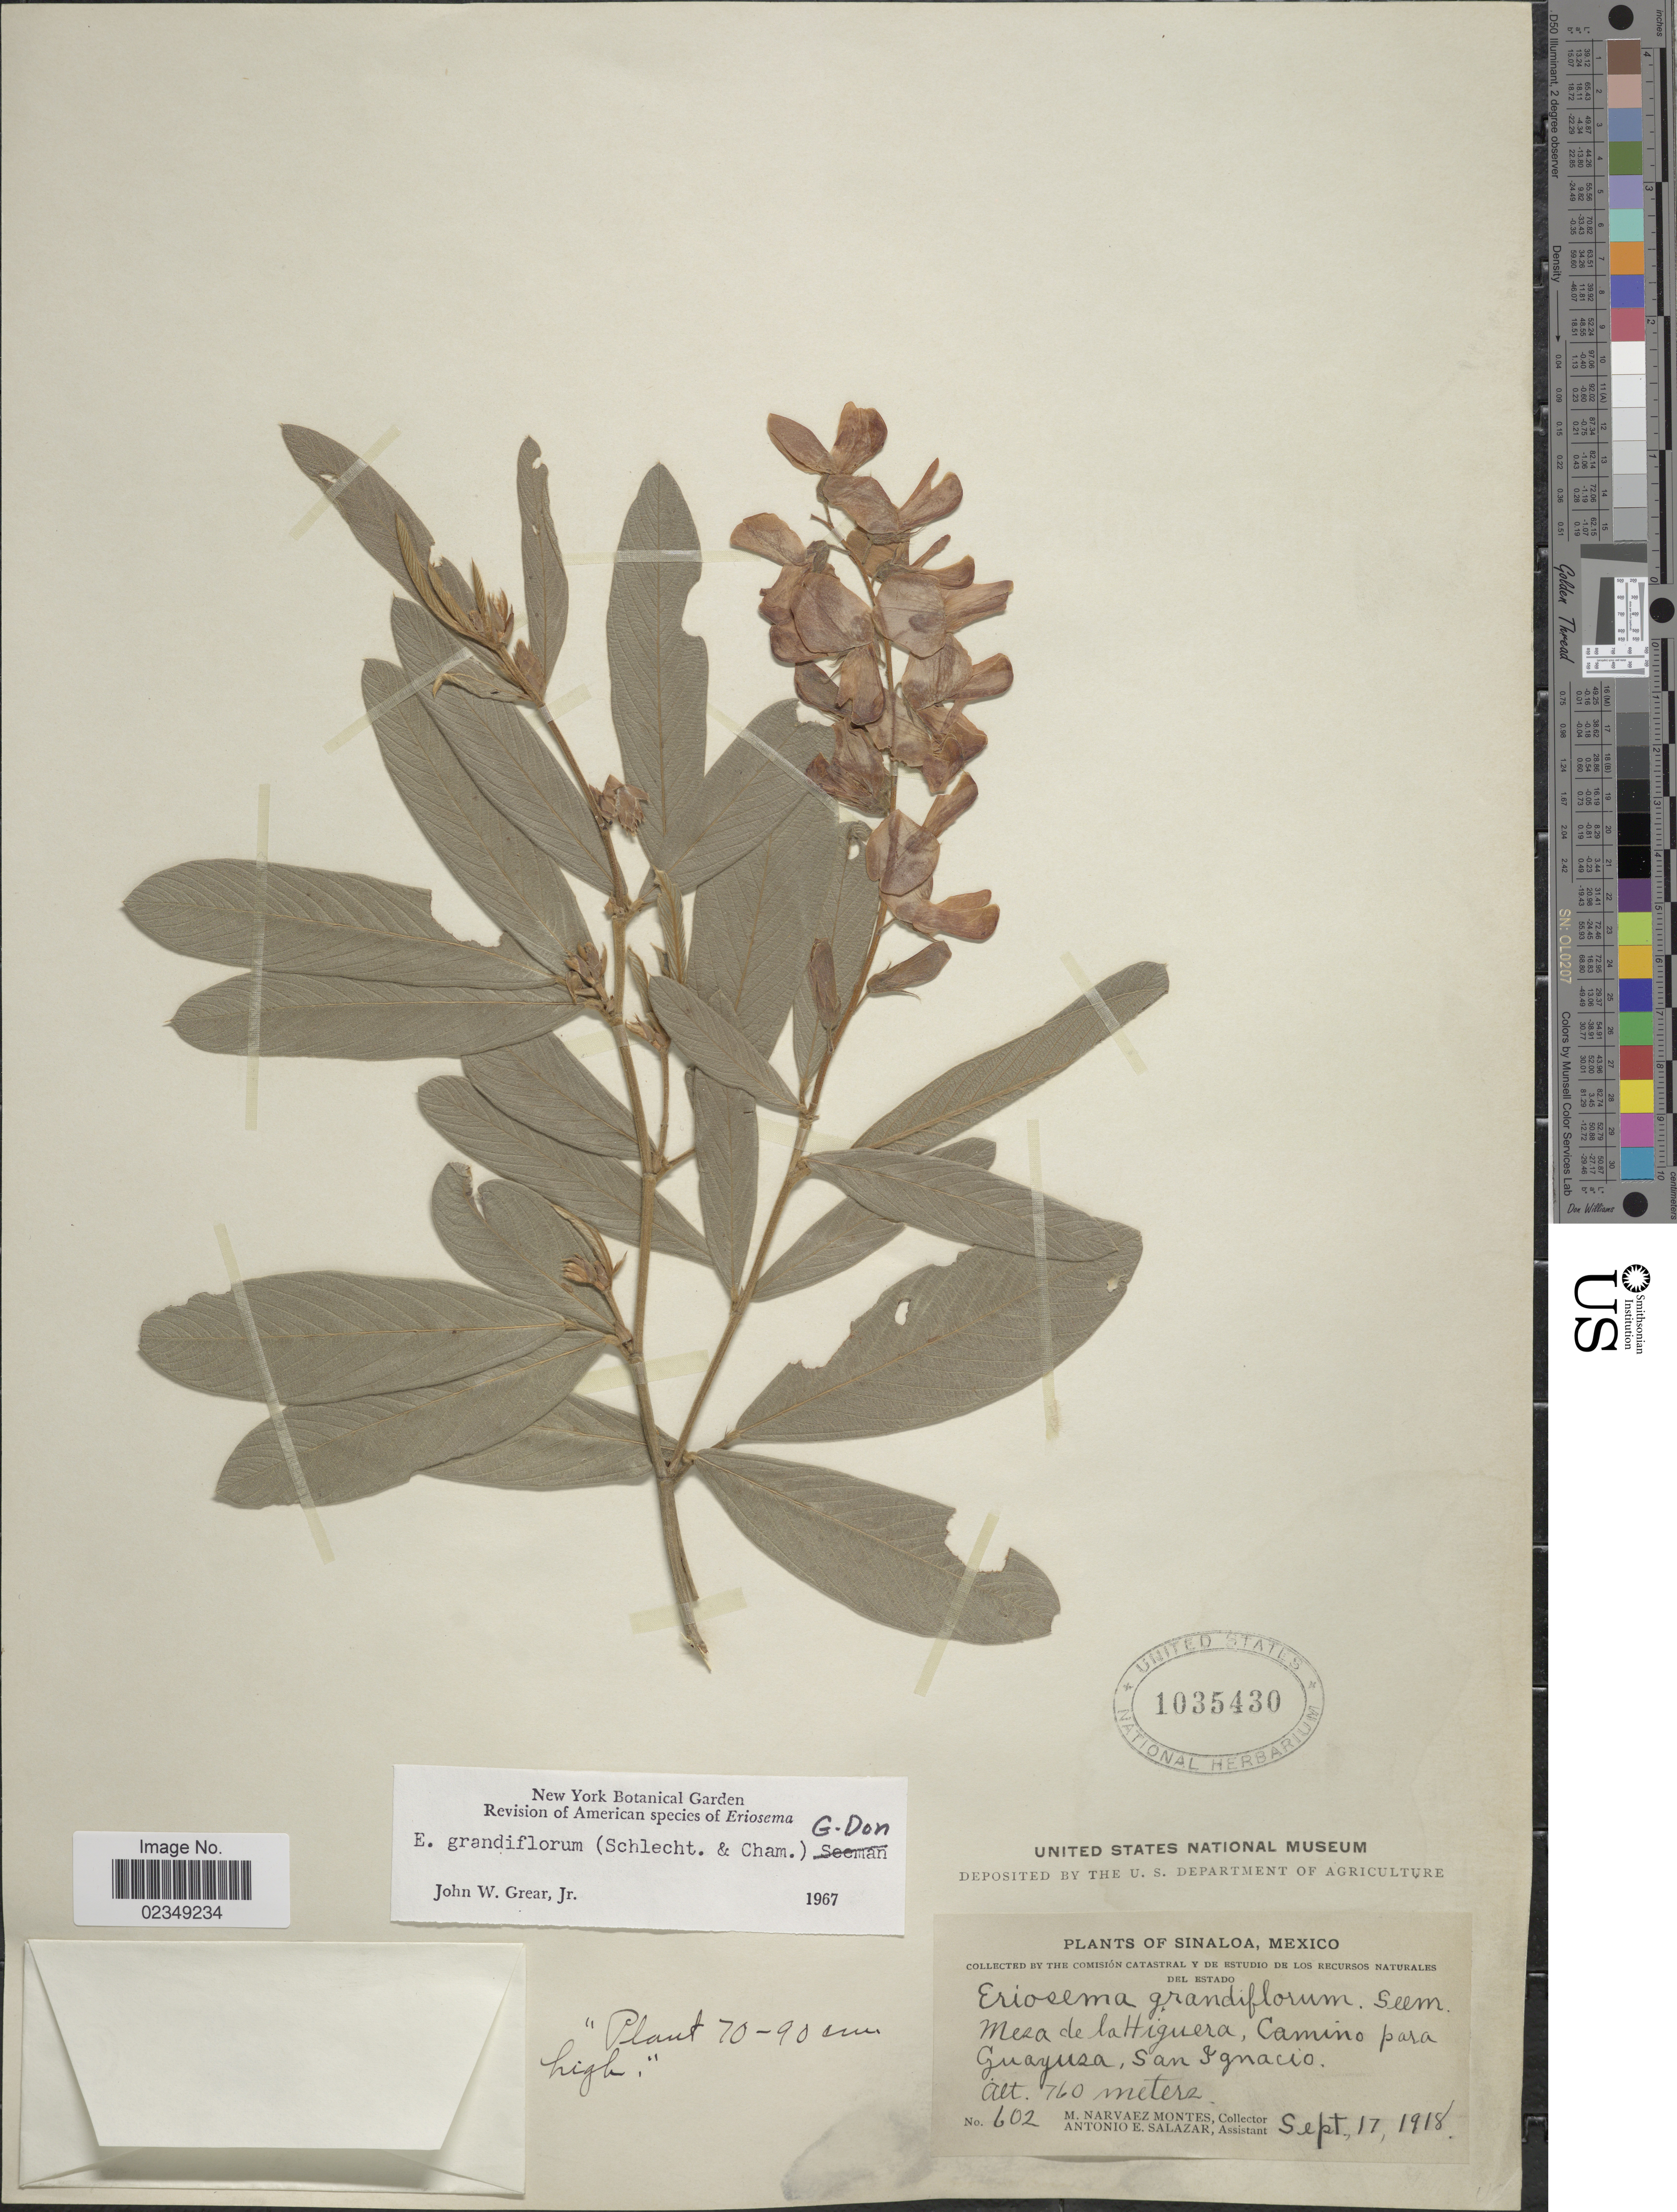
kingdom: Plantae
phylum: Tracheophyta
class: Magnoliopsida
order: Fabales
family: Fabaceae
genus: Eriosema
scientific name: Eriosema grandiflorum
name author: (Schltdl. & Cham.) G. Don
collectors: M. Navarez Montes & A. E. Salazar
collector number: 602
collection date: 1918-09-17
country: Mexico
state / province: Sinaloa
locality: Mesa de lattiguera, Camino para Guayuza, San Ignacio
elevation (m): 760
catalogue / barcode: US 1035430